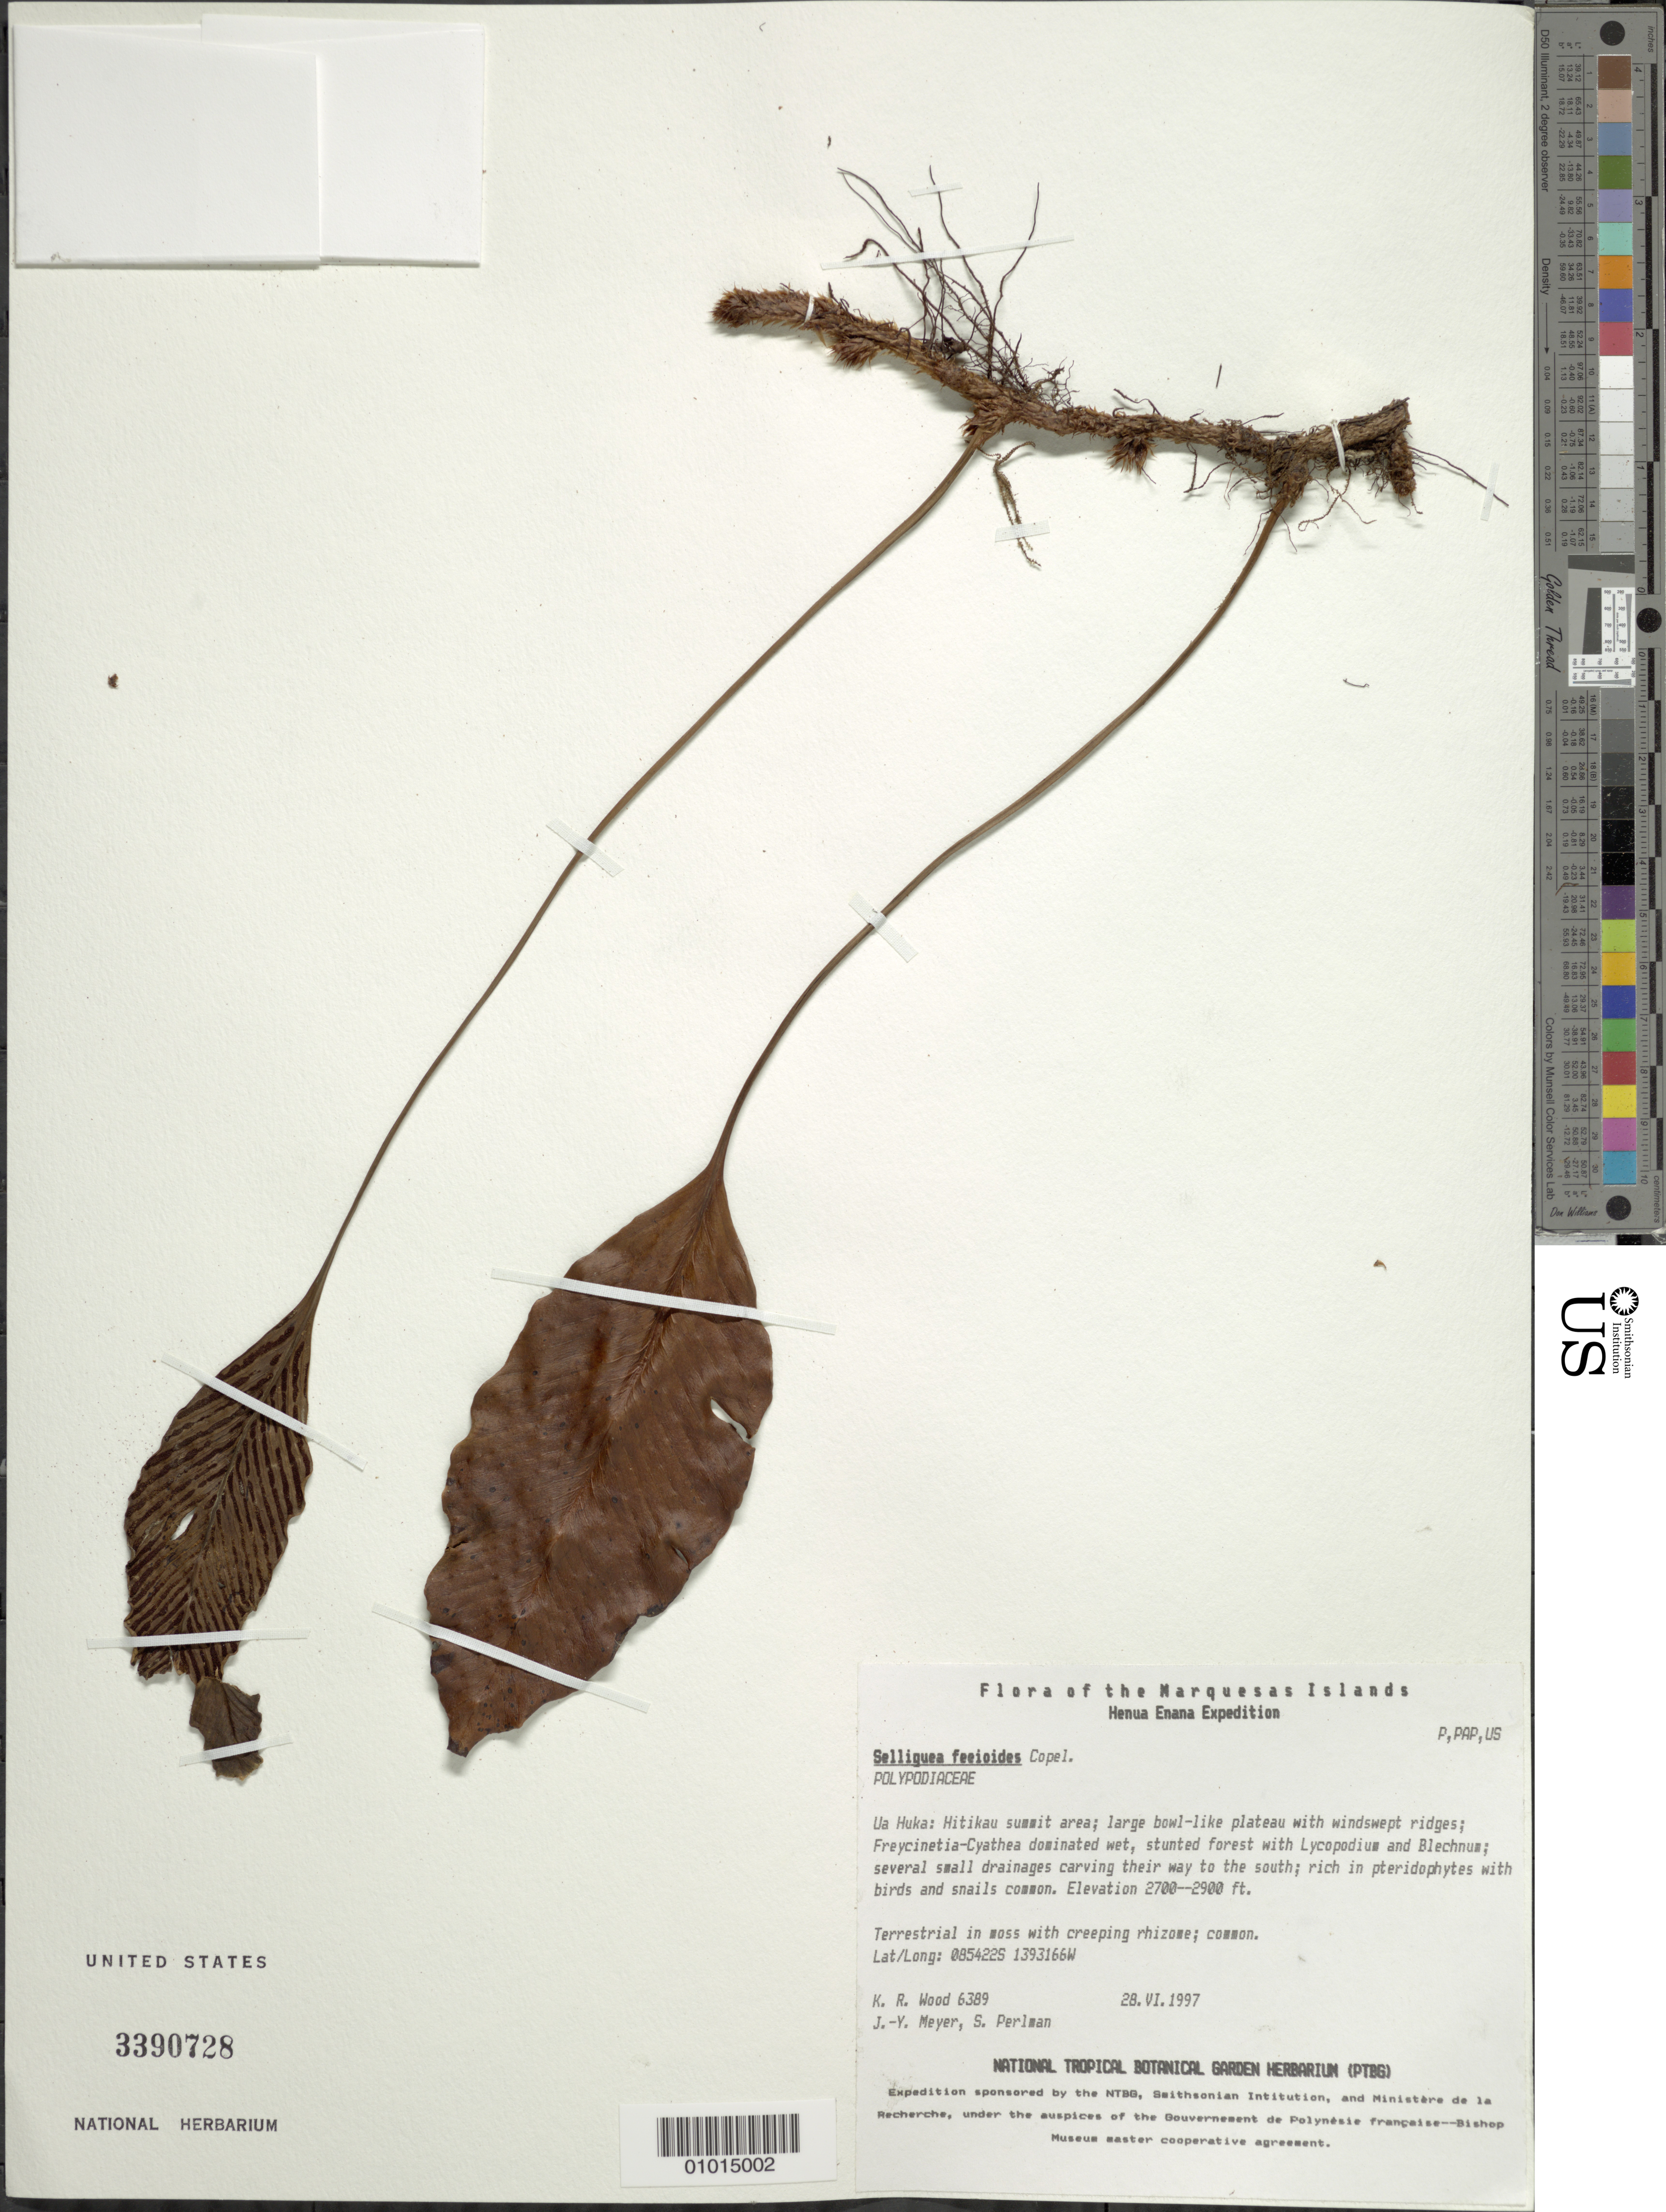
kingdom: Plantae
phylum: Tracheophyta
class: Polypodiopsida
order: Polypodiales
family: Polypodiaceae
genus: Selliguea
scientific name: Selliguea feeoides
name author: Copel.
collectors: K. R. Wood, J.-Y. Meyer & S. P. Perlman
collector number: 6389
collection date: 1997-06-28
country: French Polynesia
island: Ua Huka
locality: Hitikau summit area, large bowl-like plateau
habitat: Windswept ridges, Freycinetia - Cyathea dominated, wet stunted forest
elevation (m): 823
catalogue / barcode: US 3390728